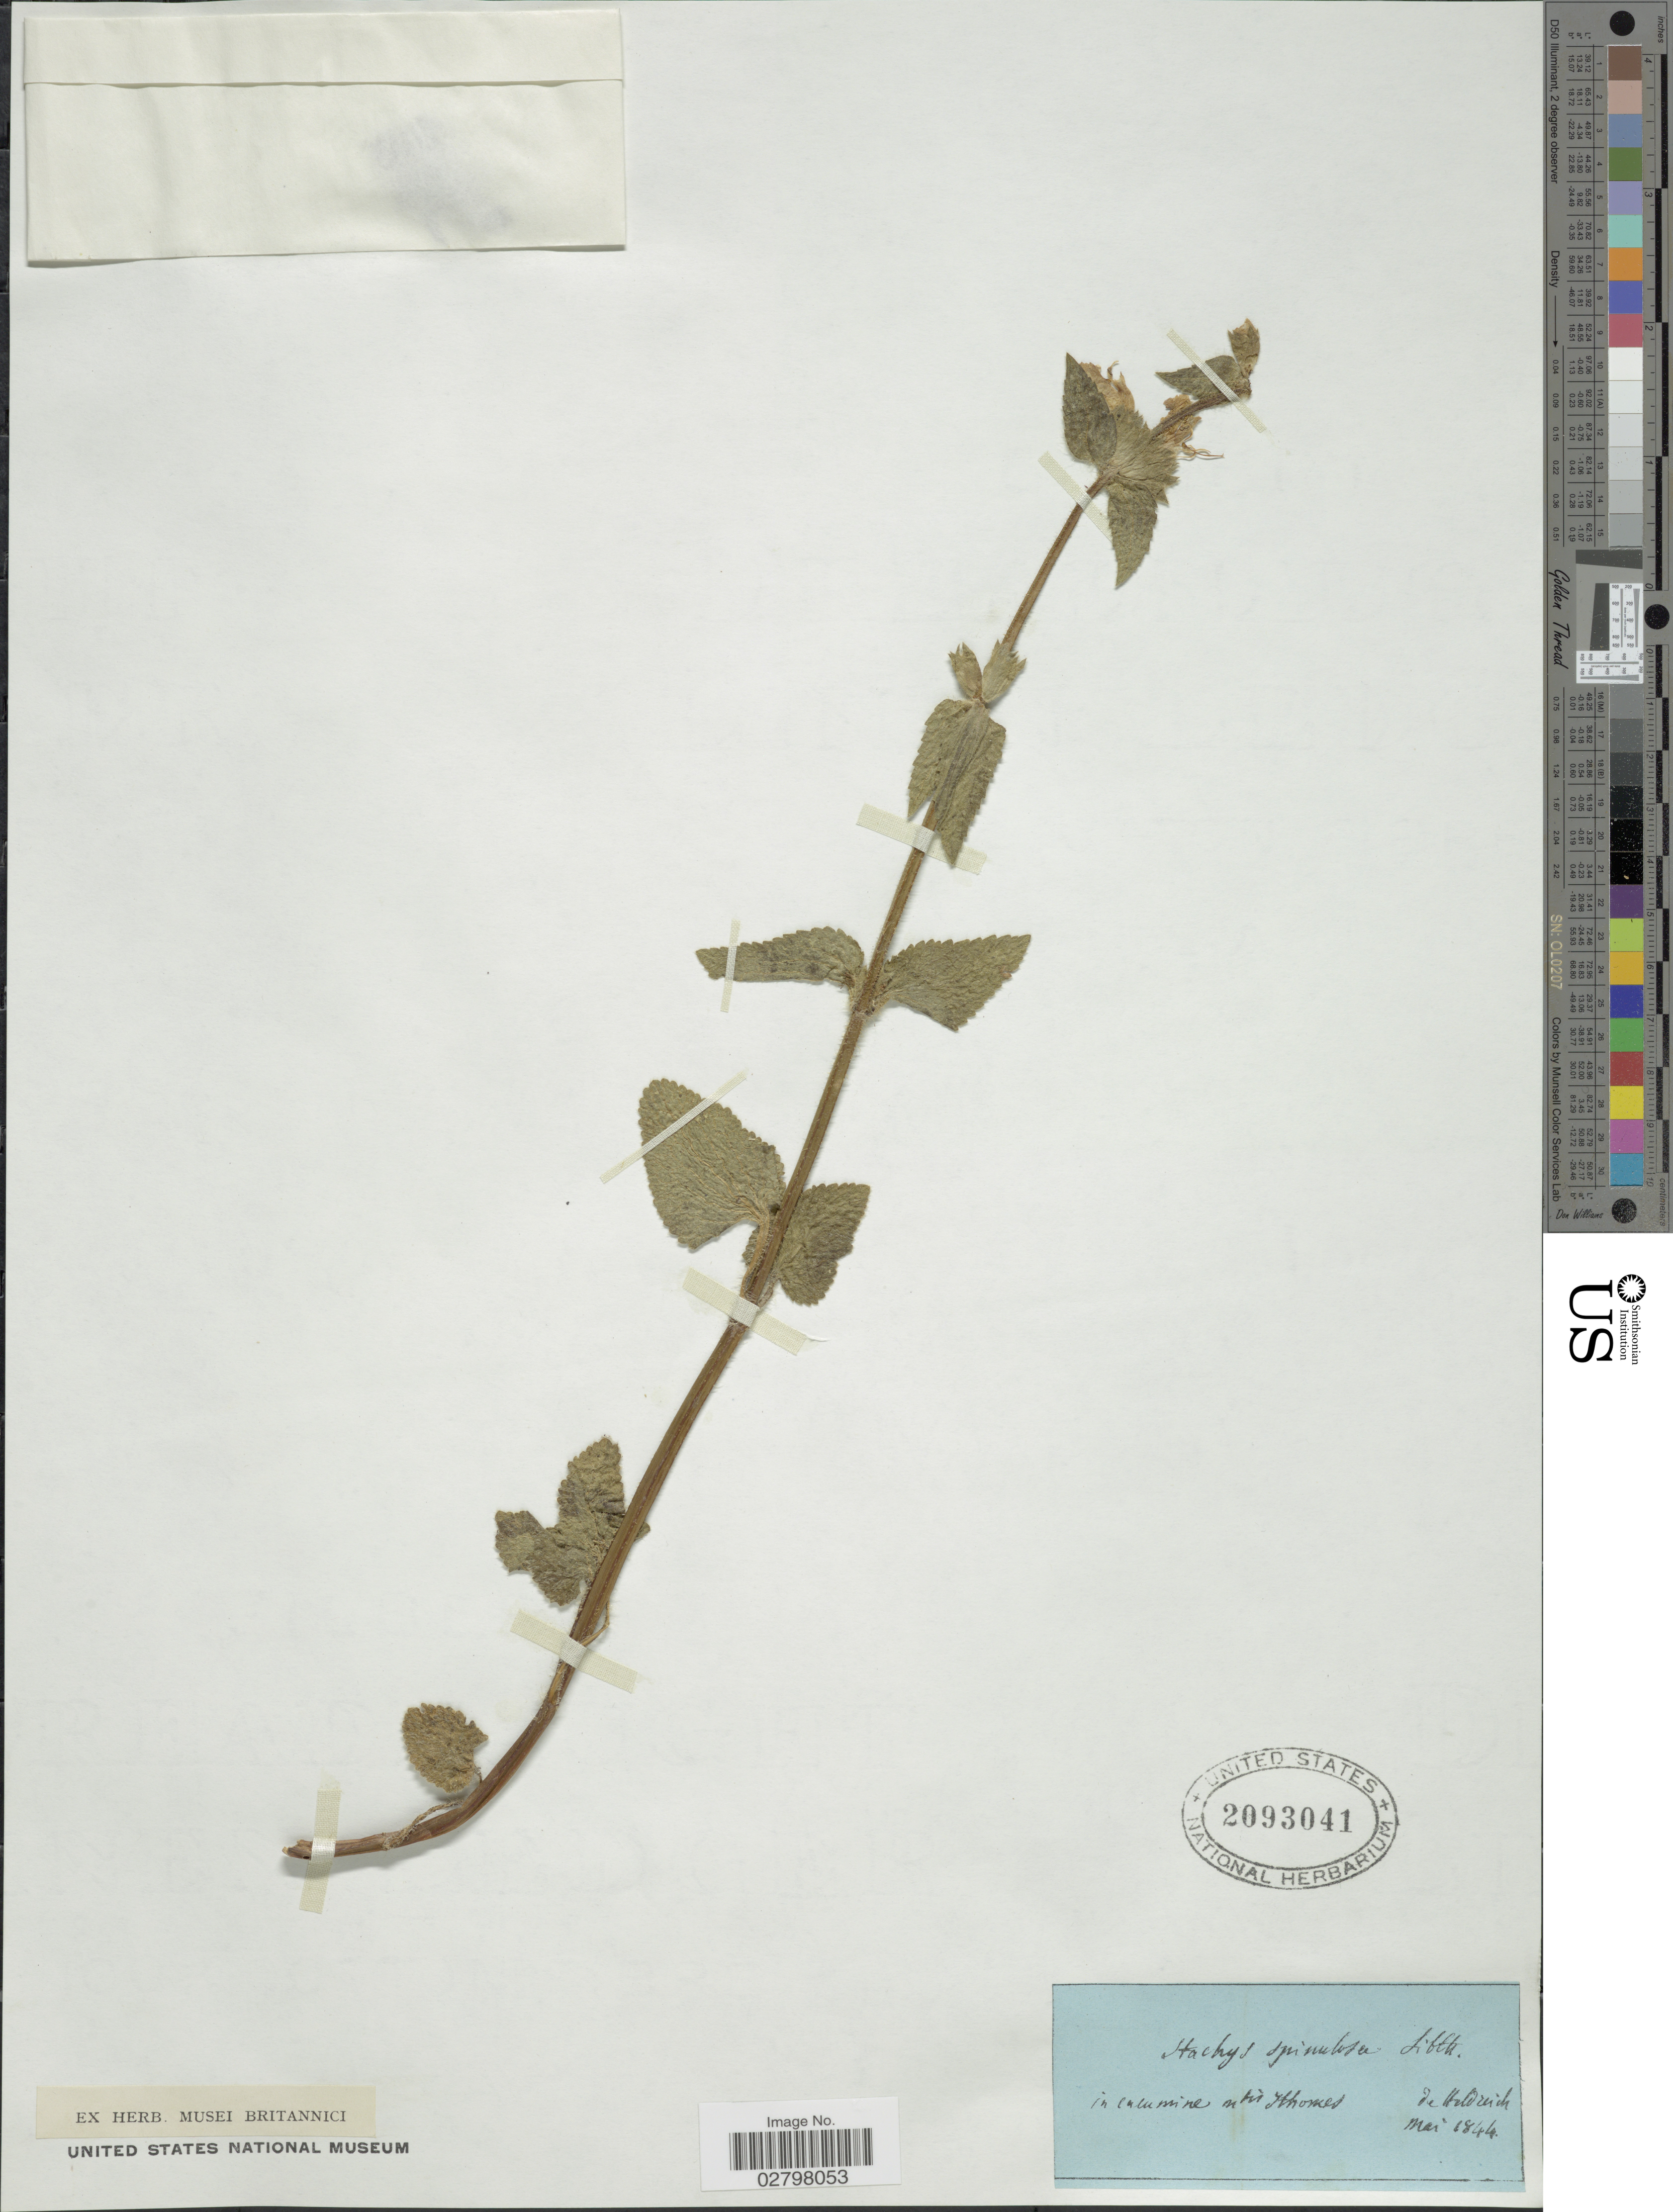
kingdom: Plantae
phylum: Tracheophyta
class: Magnoliopsida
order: Lamiales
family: Lamiaceae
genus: Stachys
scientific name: Stachys spinulosa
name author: Sm.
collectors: -. De Heldreich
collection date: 1844-05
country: Greece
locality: In encumine mtis Ithomes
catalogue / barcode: US 2093041